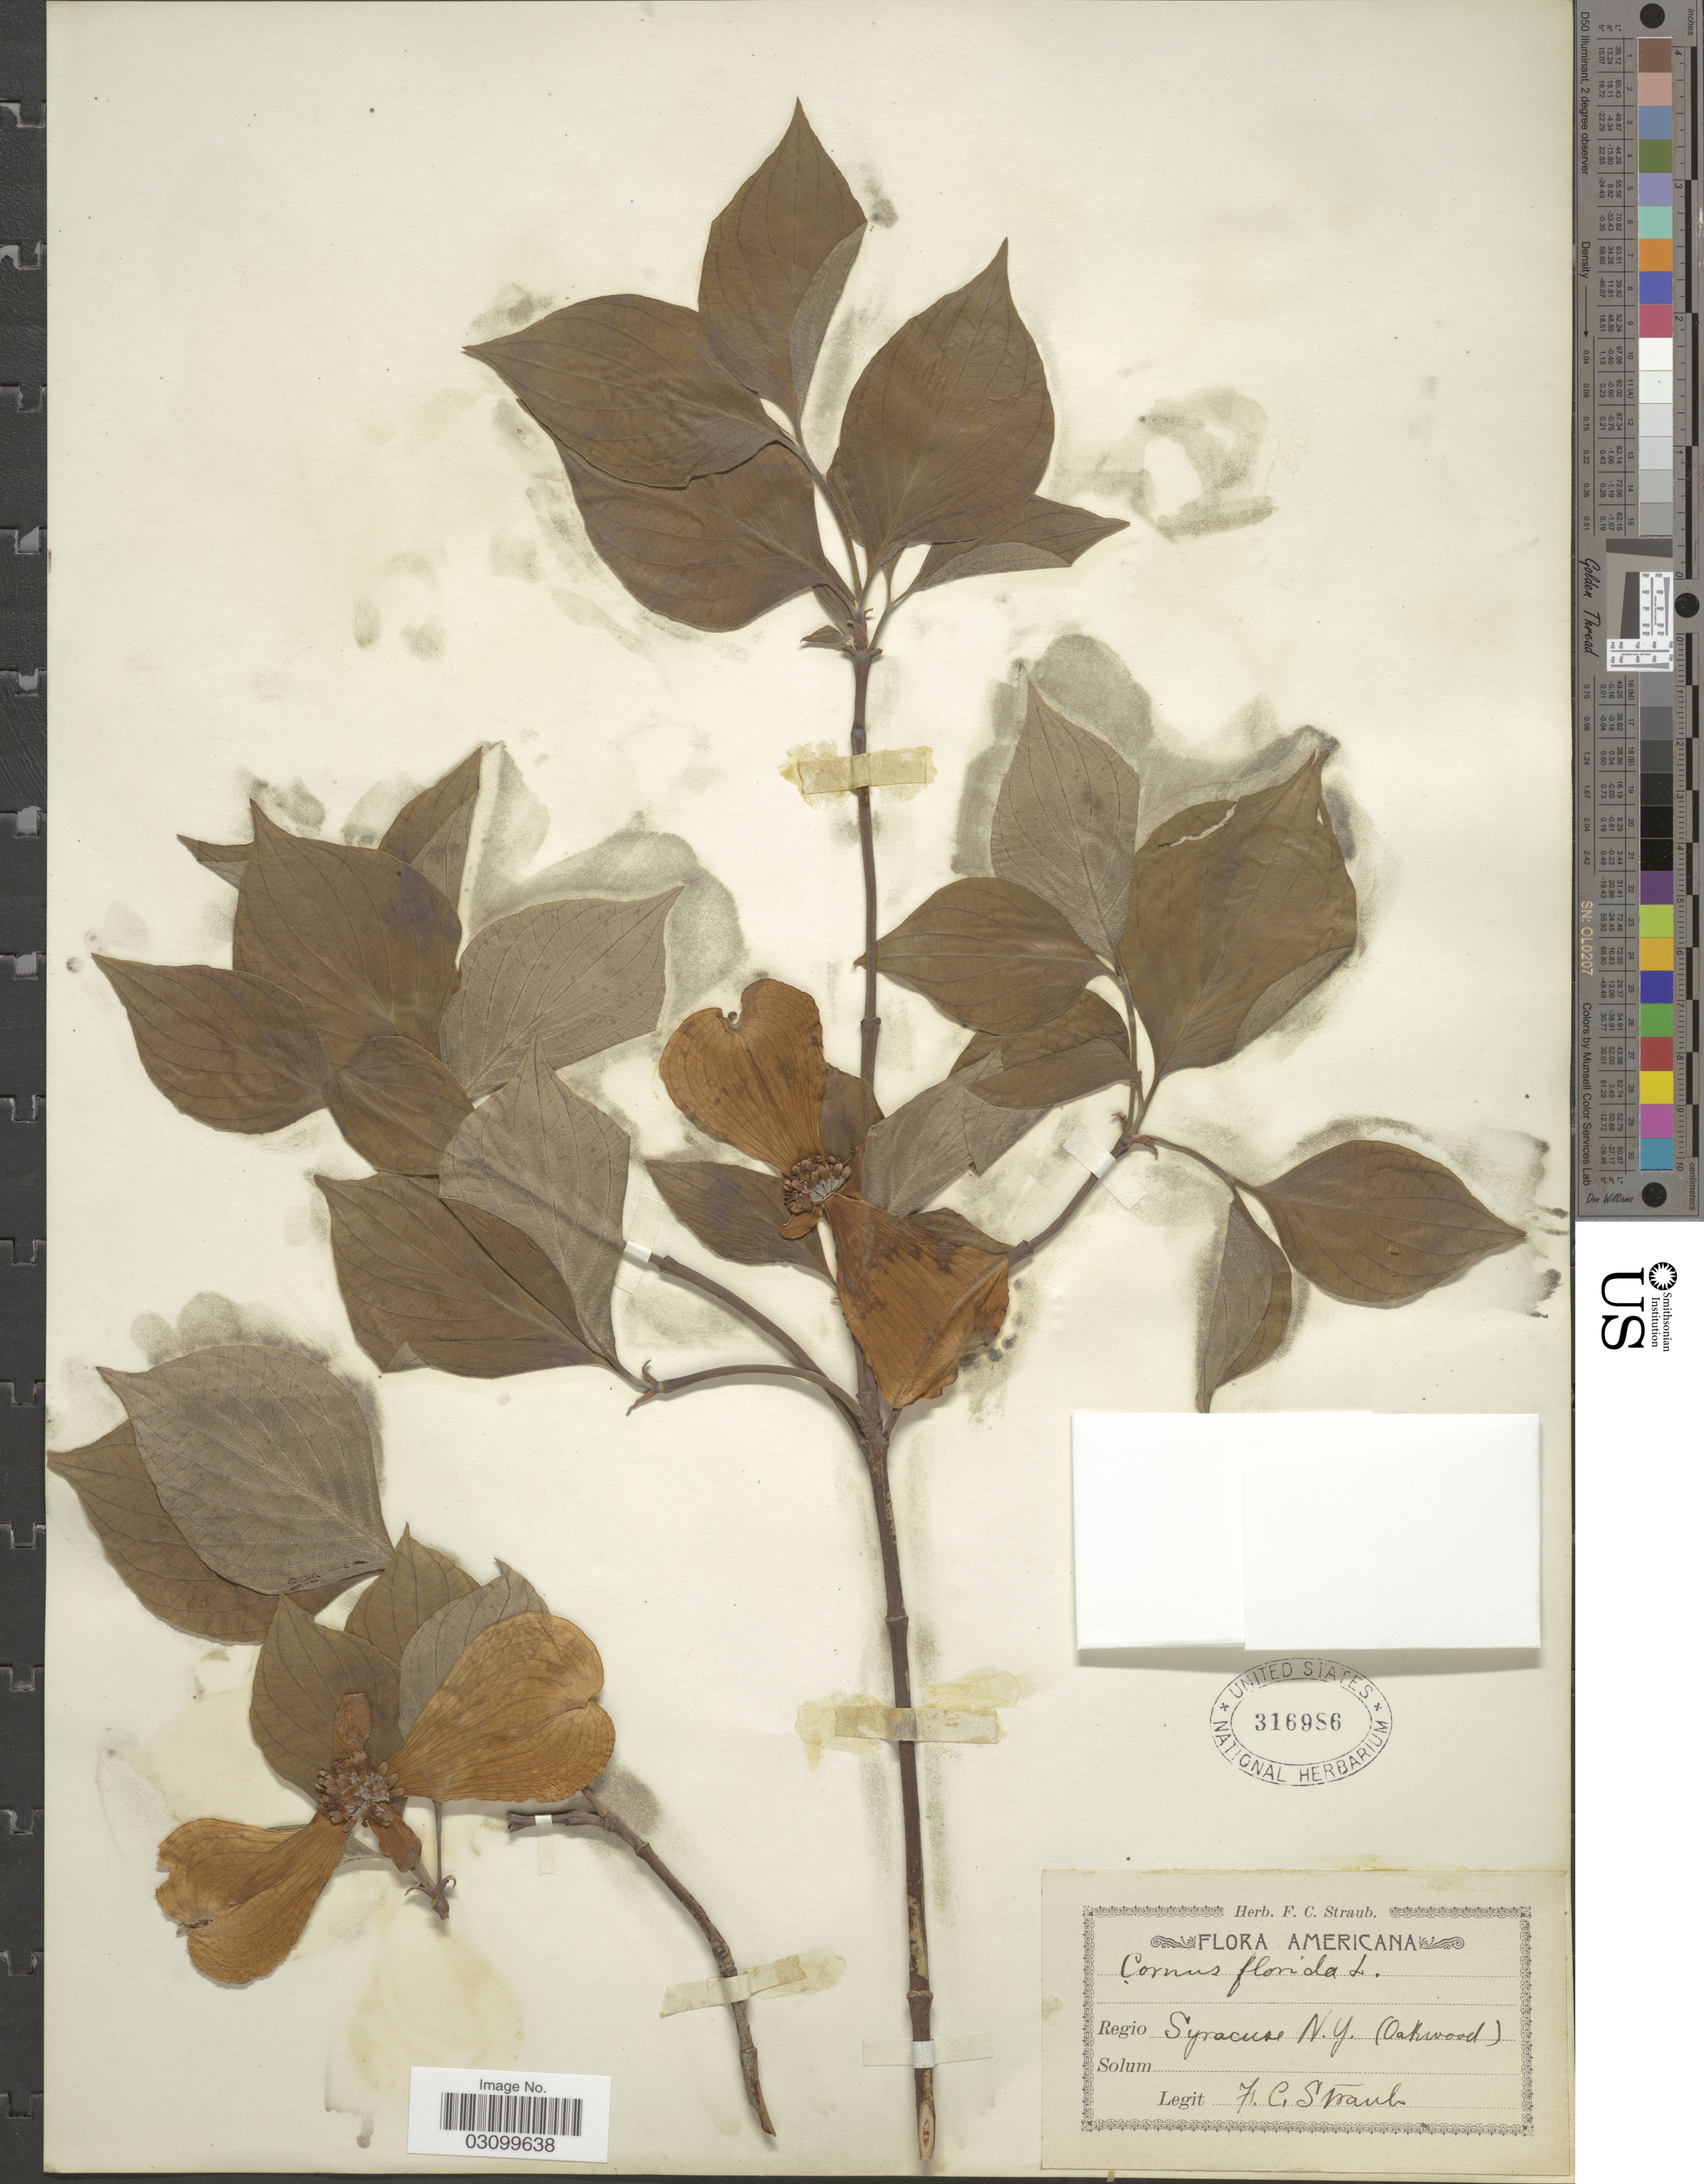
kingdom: Plantae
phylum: Tracheophyta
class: Magnoliopsida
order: Cornales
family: Cornaceae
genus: Cornus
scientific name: Cornus florida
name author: L.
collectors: F. Straub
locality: Americana.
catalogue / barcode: US 316986